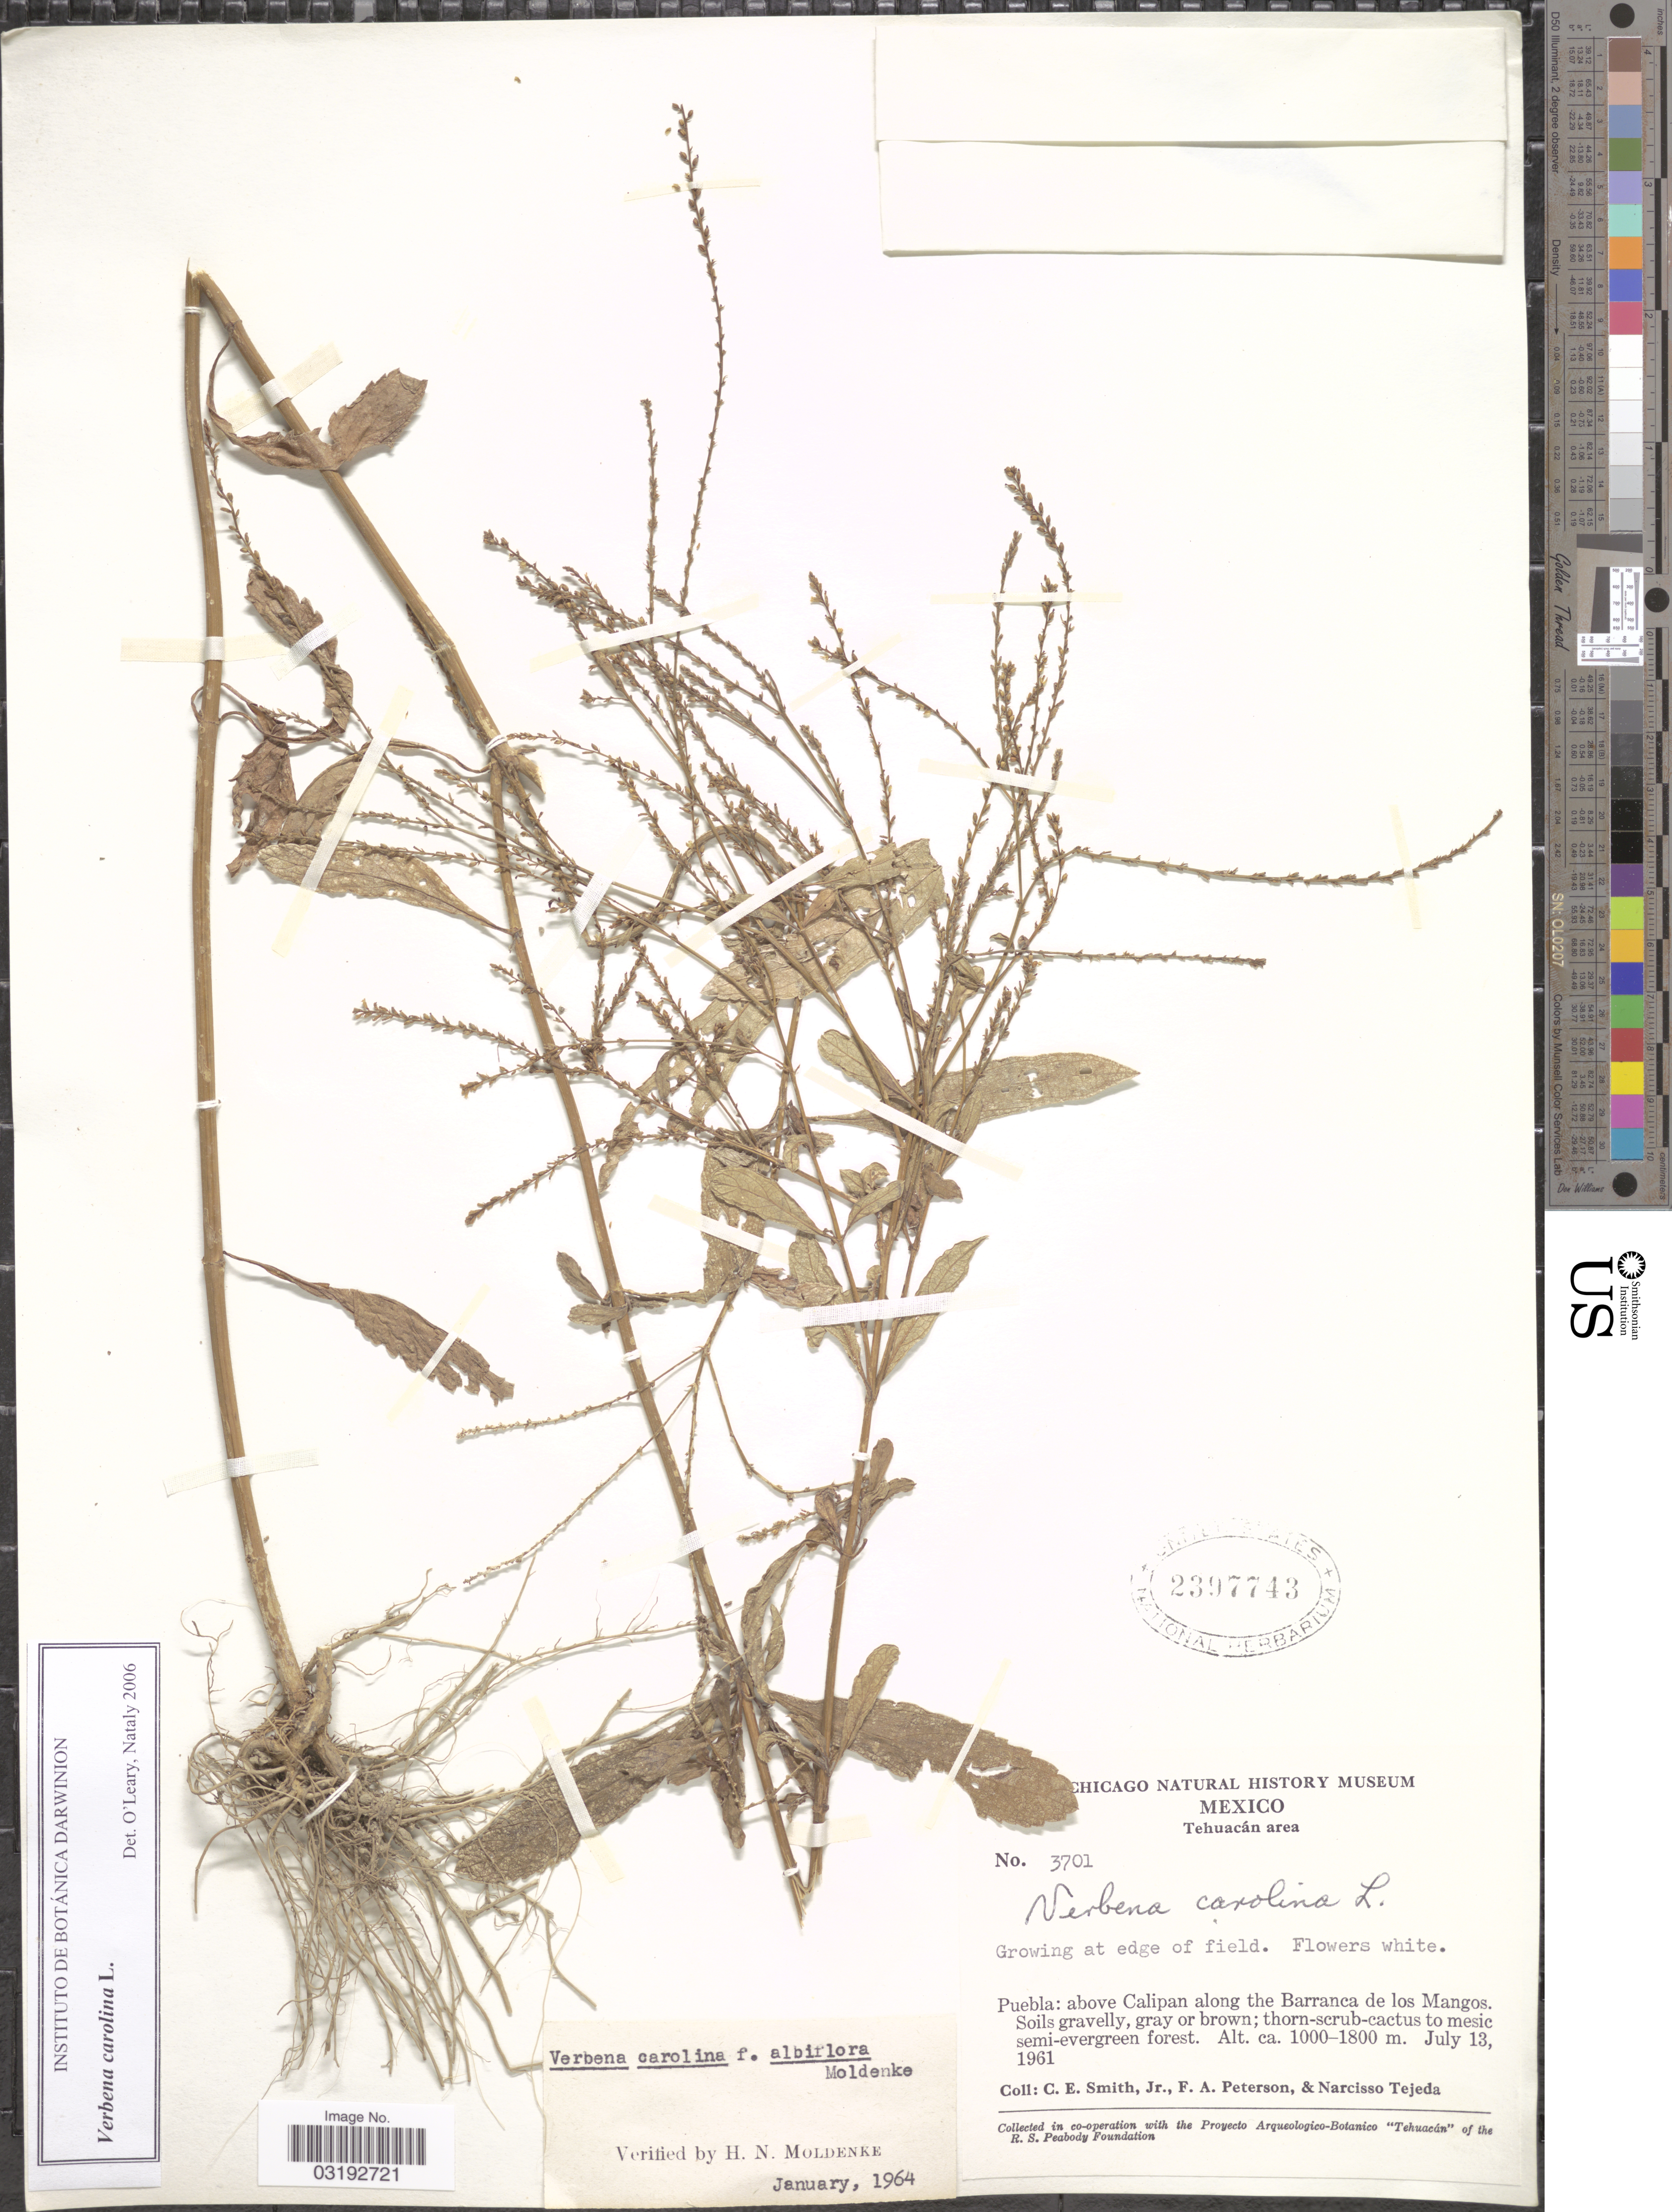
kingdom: Plantae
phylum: Tracheophyta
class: Magnoliopsida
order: Lamiales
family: Verbenaceae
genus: Verbena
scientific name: Verbena carolina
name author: L.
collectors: C. E. Smith Jr., F. A. Peterson & N. Tejeda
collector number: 3701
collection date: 1961-07-13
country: Mexico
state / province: Puebla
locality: Tehuacán area. Above Calipan along the Barranca de los Mangos.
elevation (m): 1000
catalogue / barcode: US 2397743